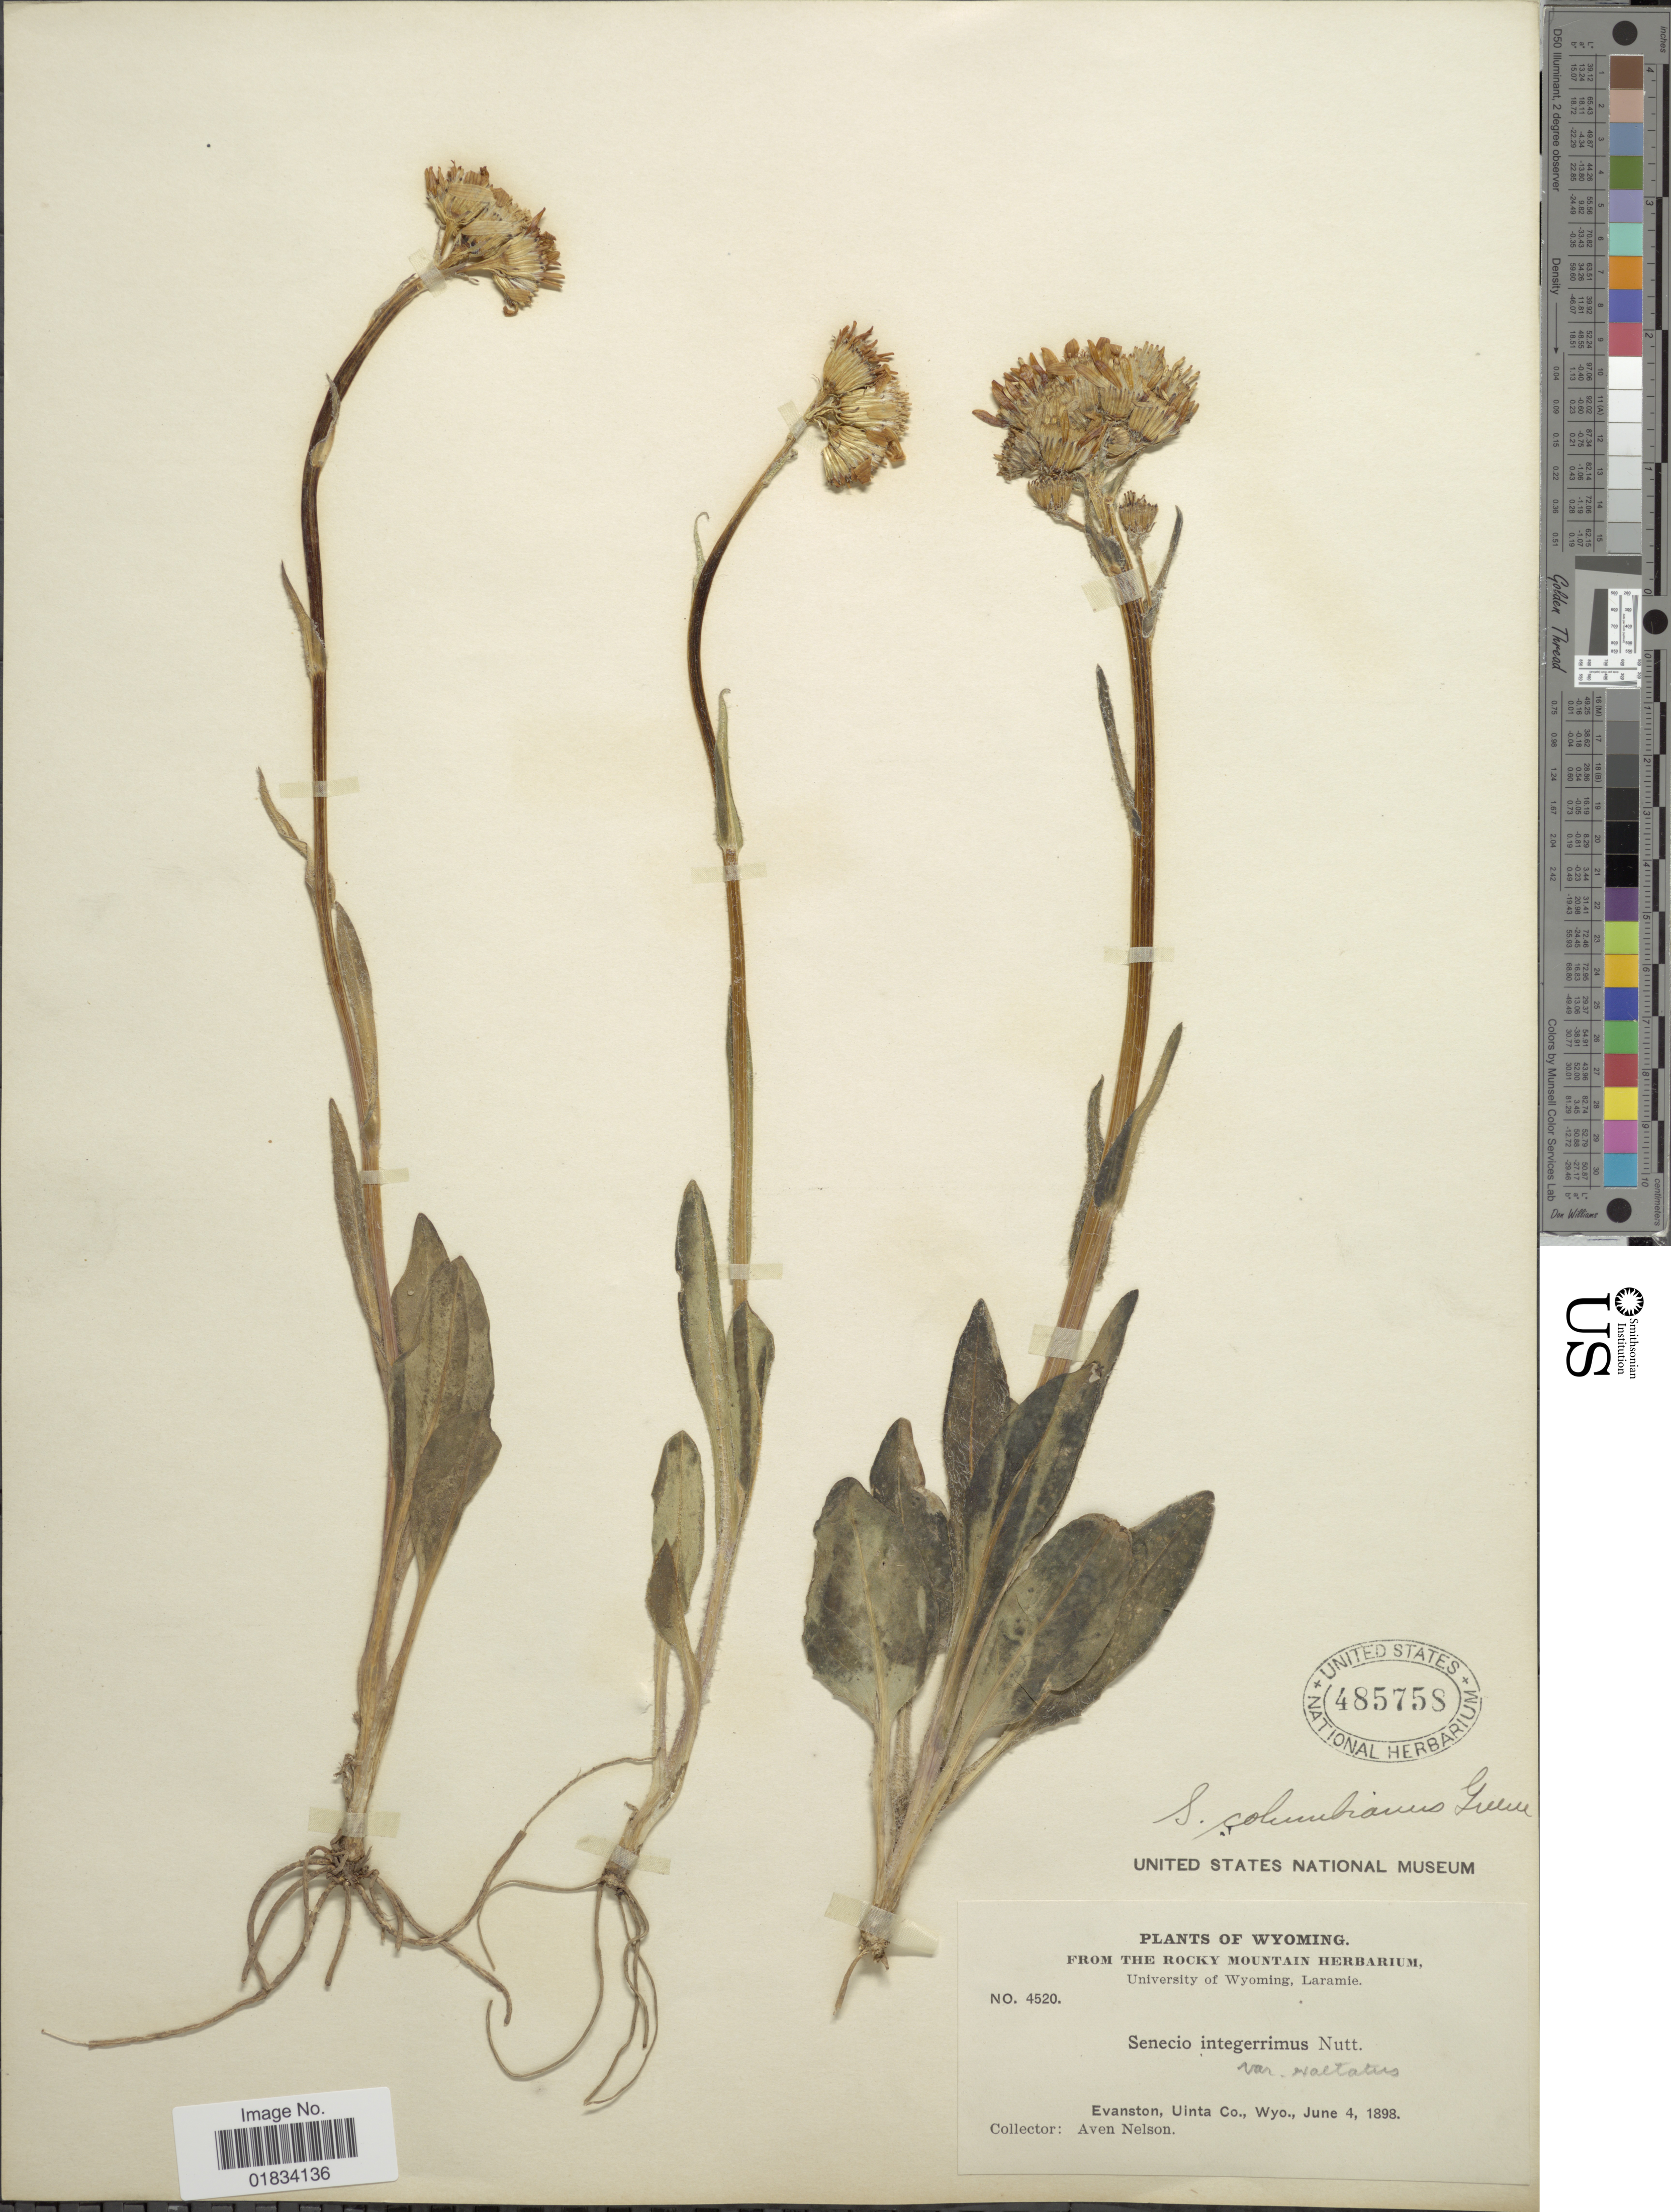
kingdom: Plantae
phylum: Tracheophyta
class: Magnoliopsida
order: Asterales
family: Asteraceae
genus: Senecio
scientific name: Senecio integerrimus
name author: Nutt.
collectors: A. Nelson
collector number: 4520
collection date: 1898-06-04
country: United States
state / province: Wyoming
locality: Evanston, Uinta Co.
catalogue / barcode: US 485758